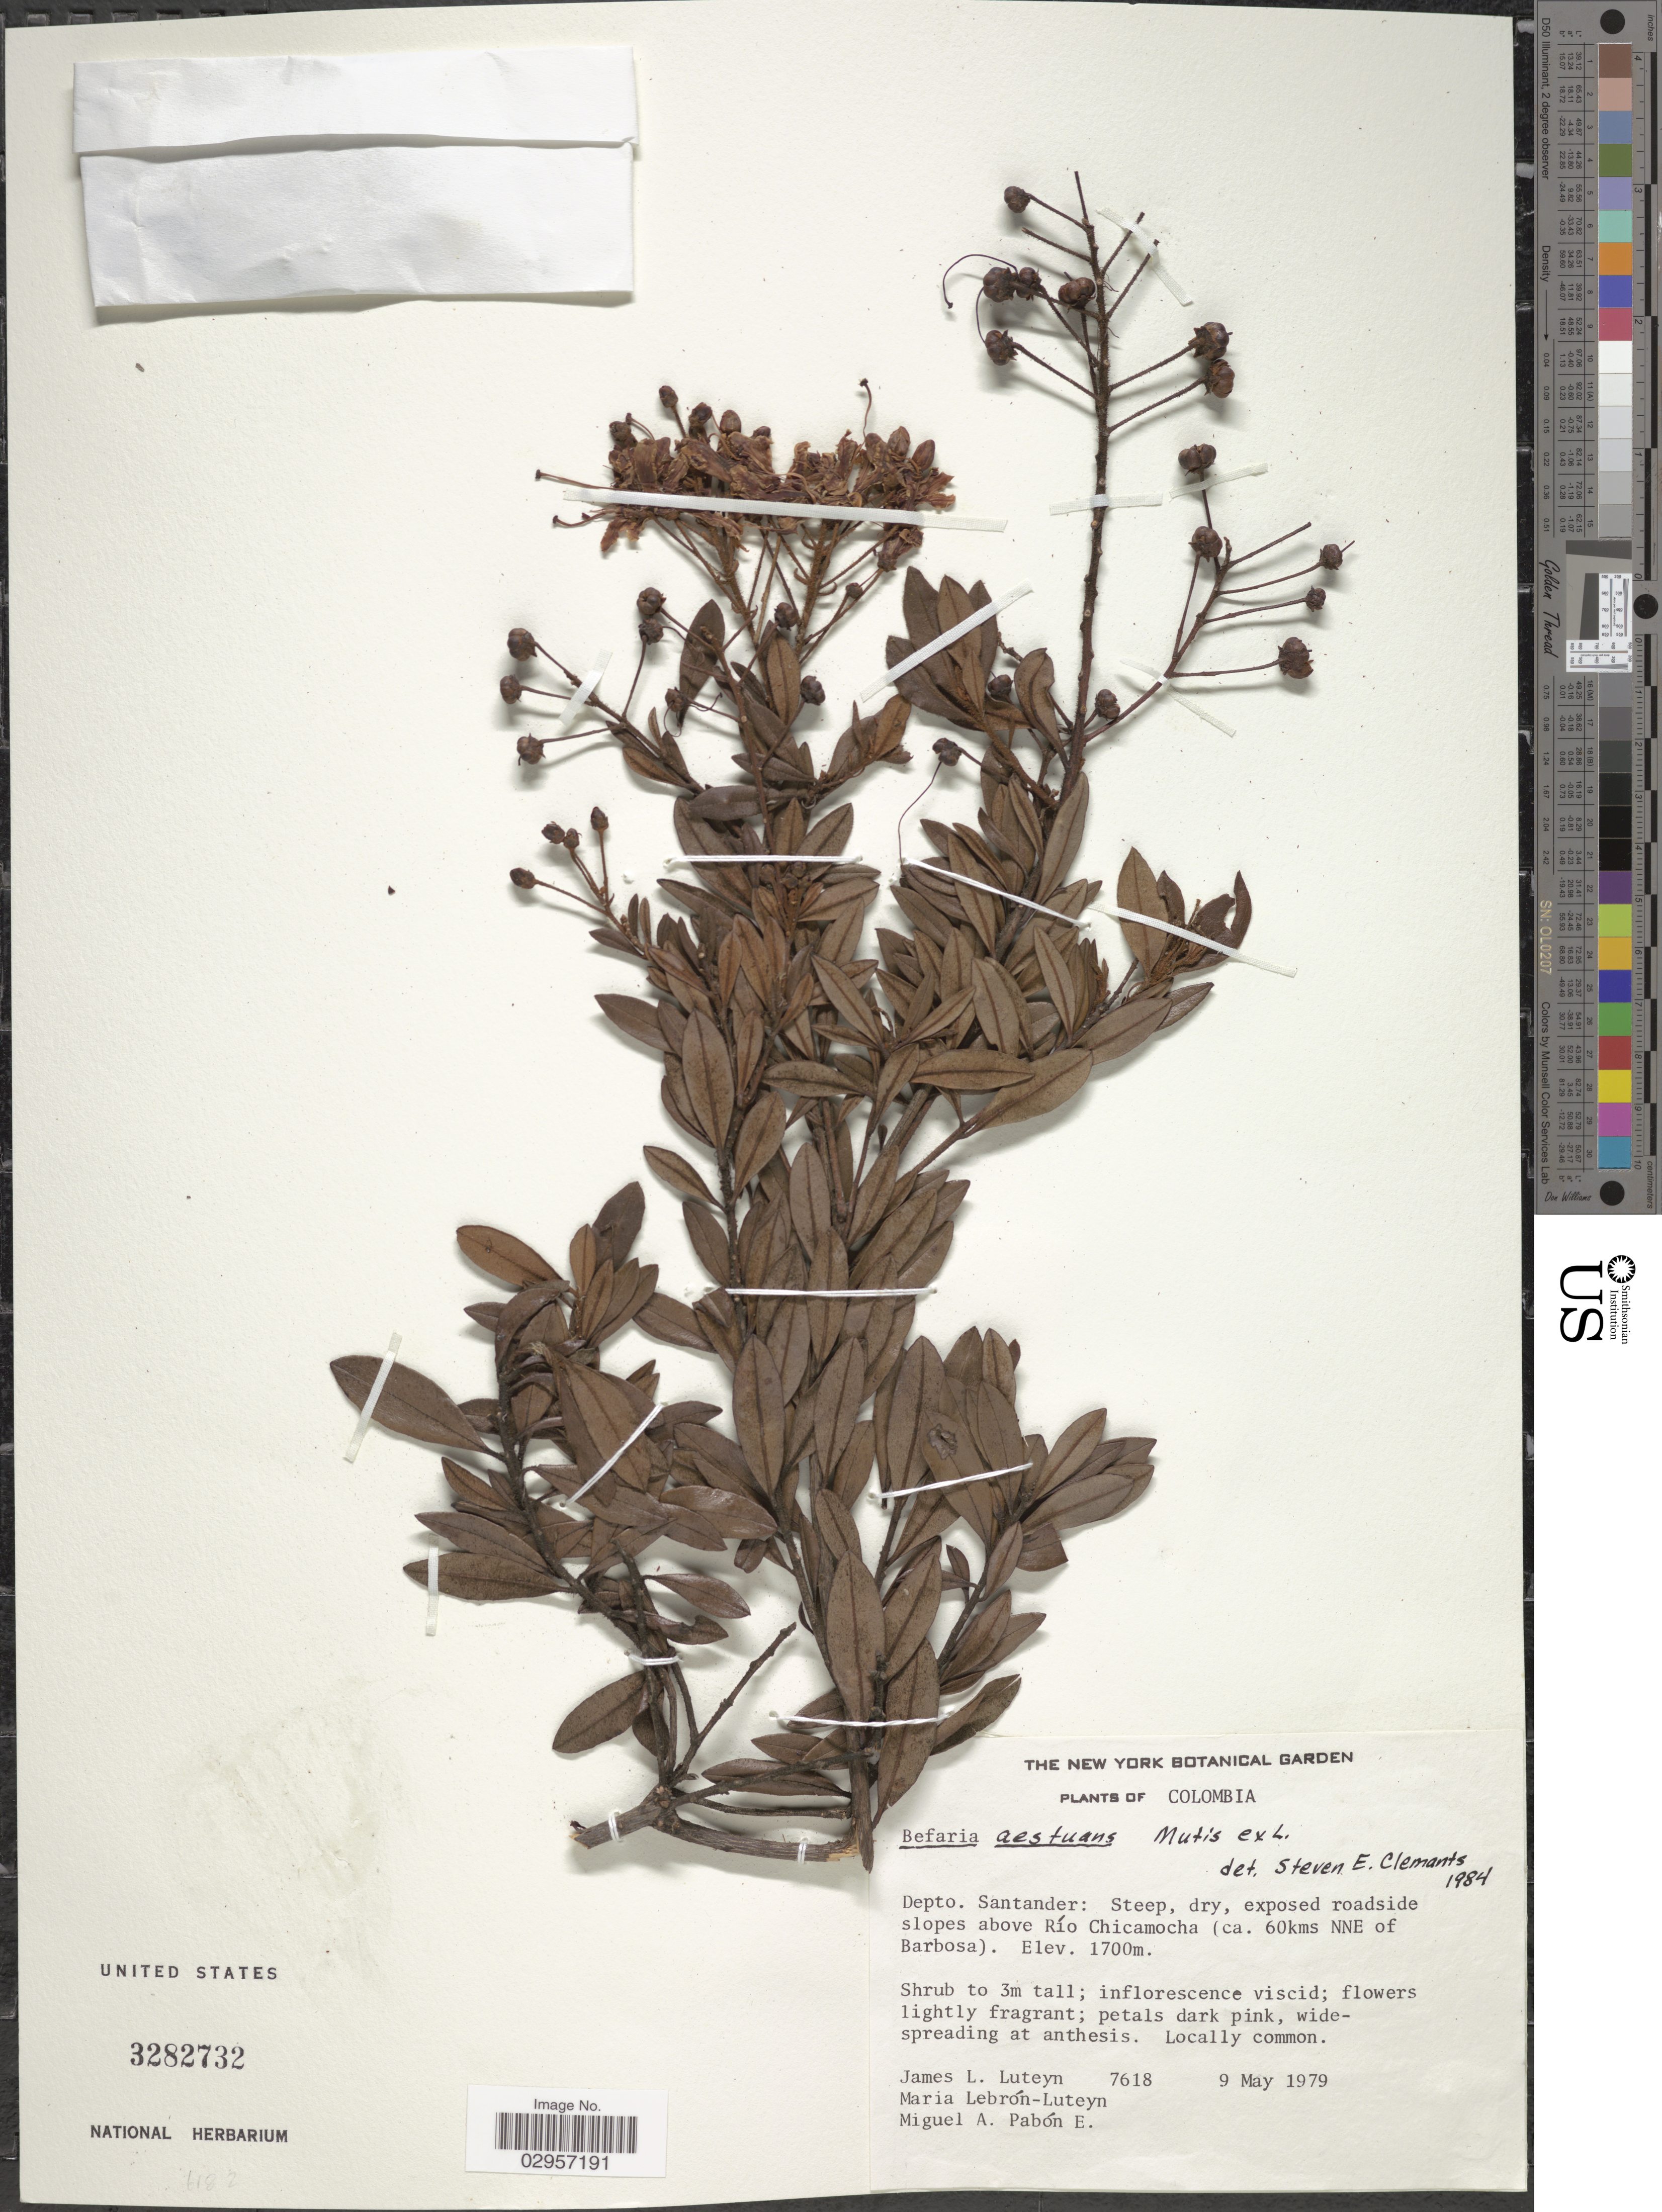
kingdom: Plantae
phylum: Tracheophyta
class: Magnoliopsida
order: Ericales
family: Ericaceae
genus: Befaria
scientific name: Befaria aestuans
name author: Mutis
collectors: J. L. Luteyn, M. L. Lebrón-Luteyn & M. A. Pabon E.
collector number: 7618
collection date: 1979-05-09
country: Colombia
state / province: Santander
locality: Depto. Santander: Steep, dry, exposed roadside slopes above Río Chicamocha (ca. 60kms NNE of Barbosa).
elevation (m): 1700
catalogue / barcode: US 3282732